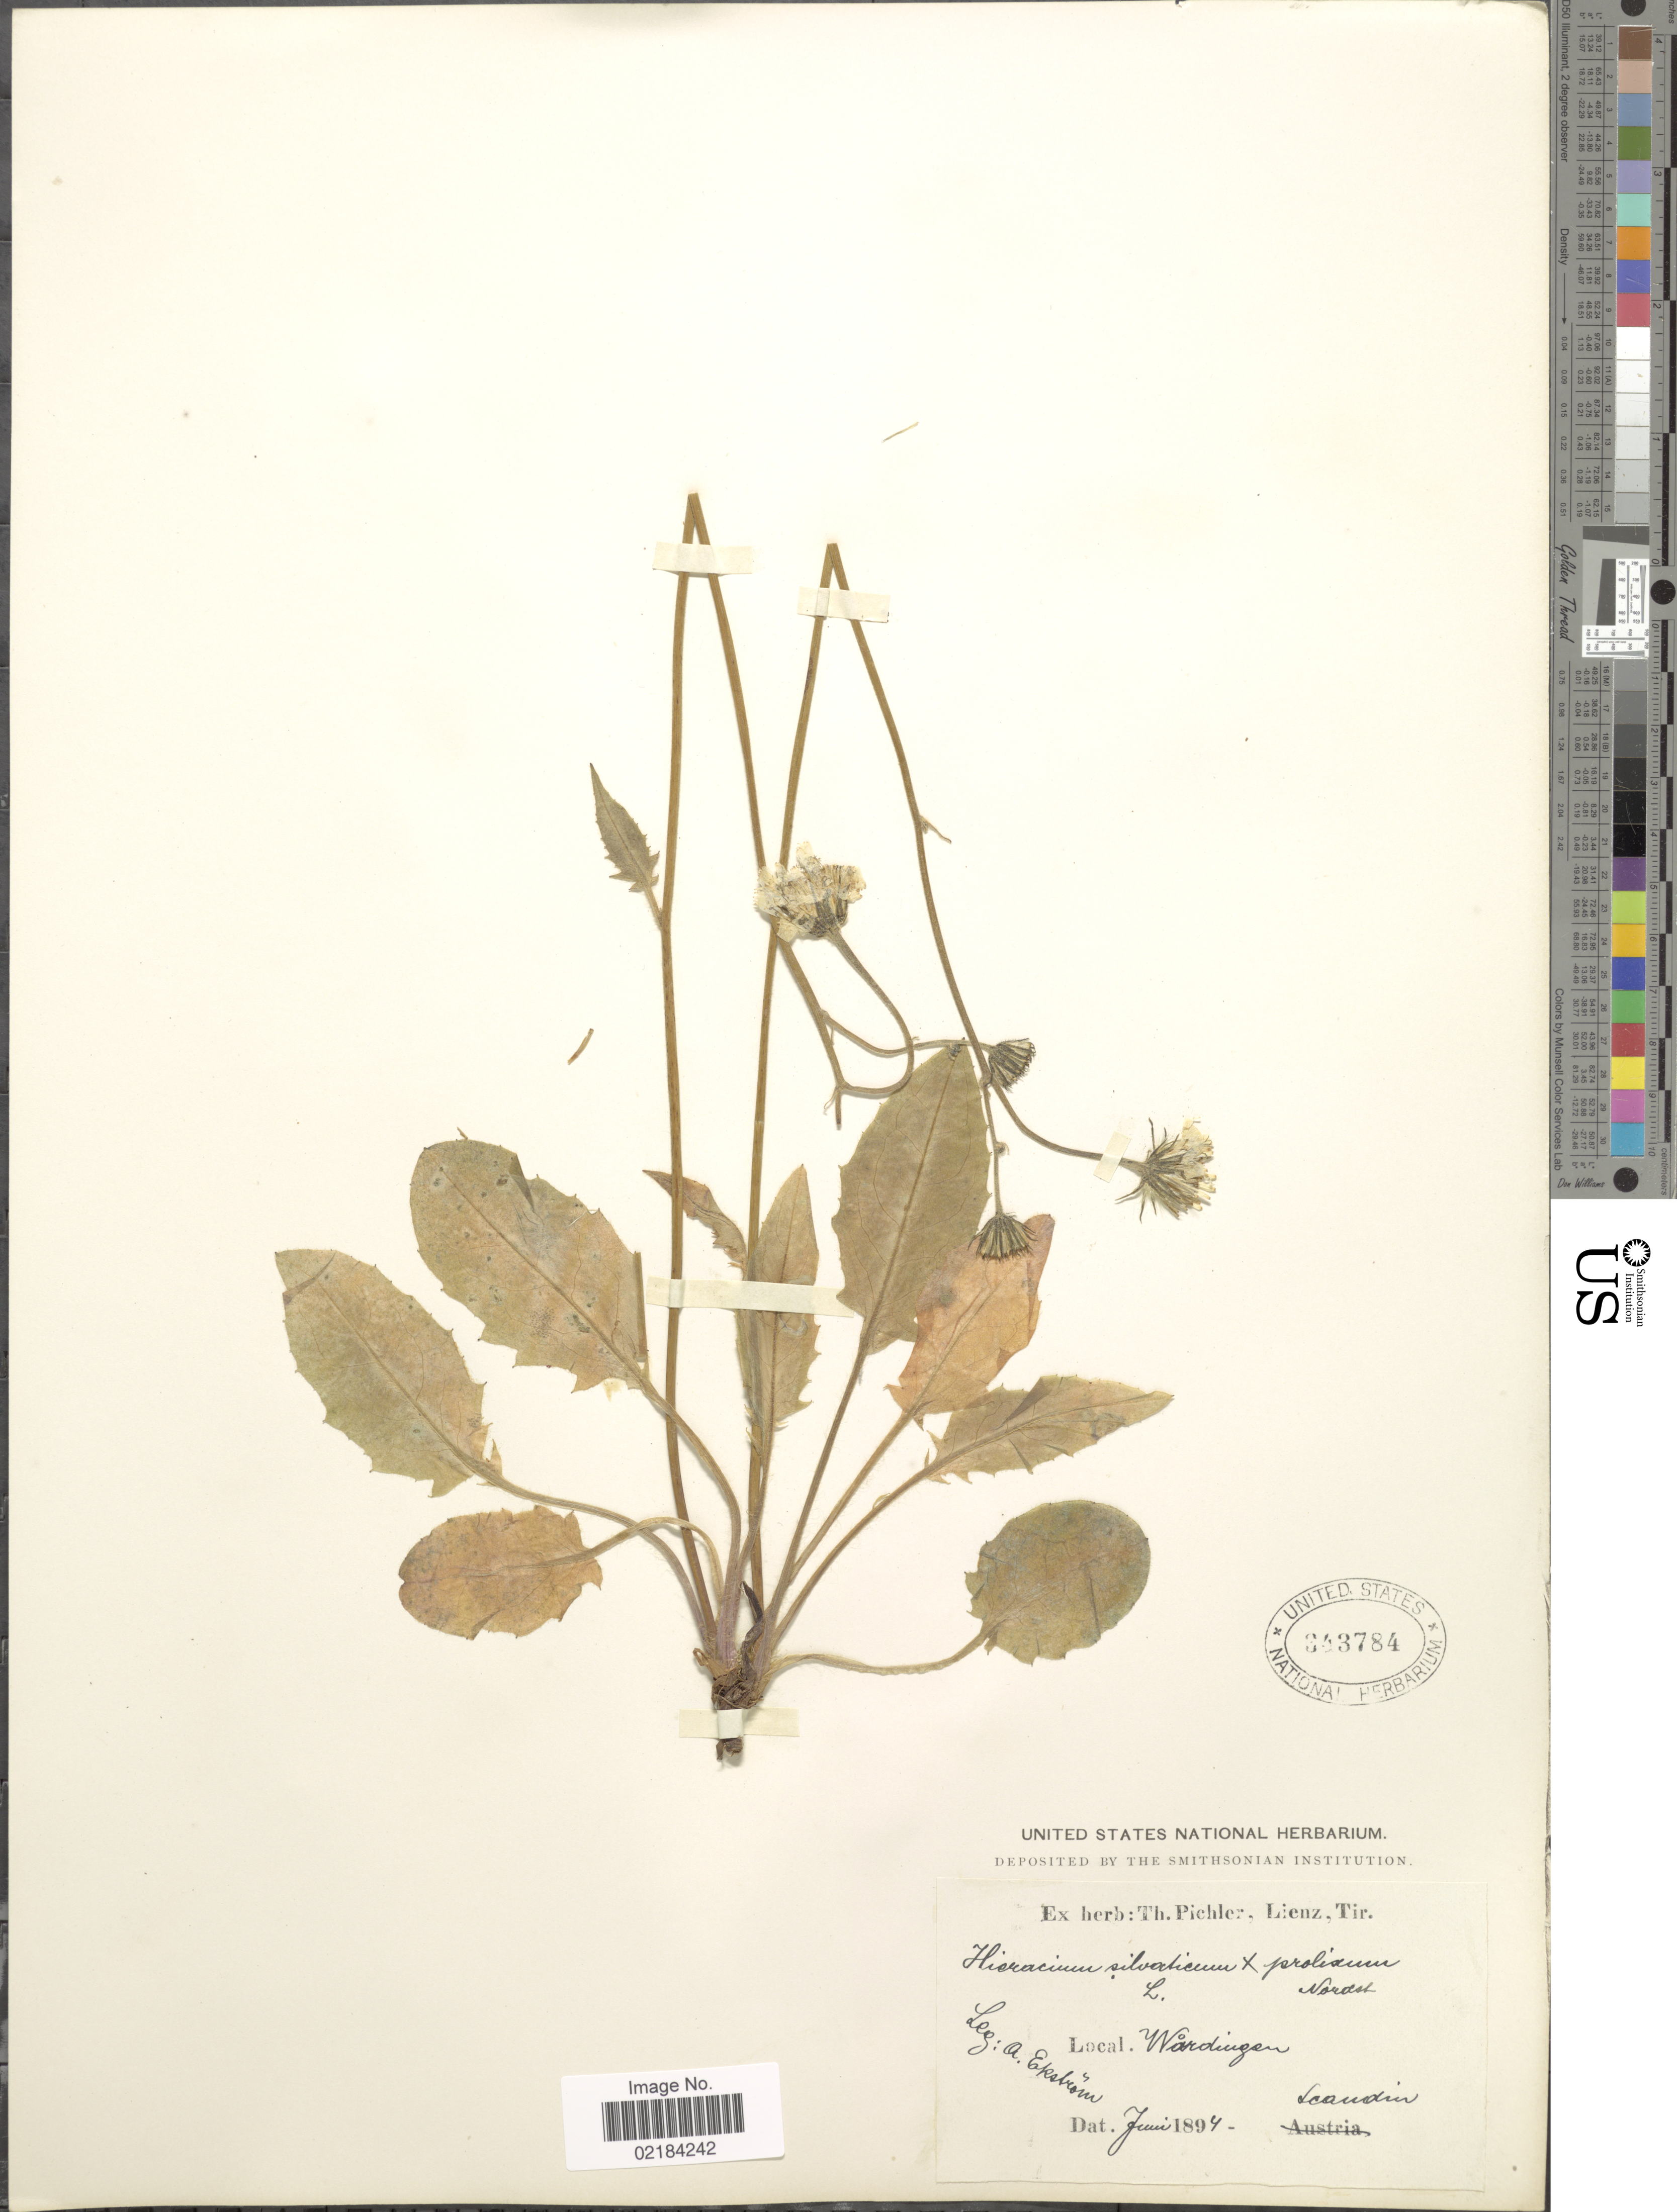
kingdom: Plantae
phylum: Tracheophyta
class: Magnoliopsida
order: Asterales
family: Asteraceae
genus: Hieracium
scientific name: Hieracium sylvaticum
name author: (L.) Gouan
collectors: A. Ekstrom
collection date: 1894-06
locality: Wirdingen, Scandin.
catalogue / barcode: US 343784